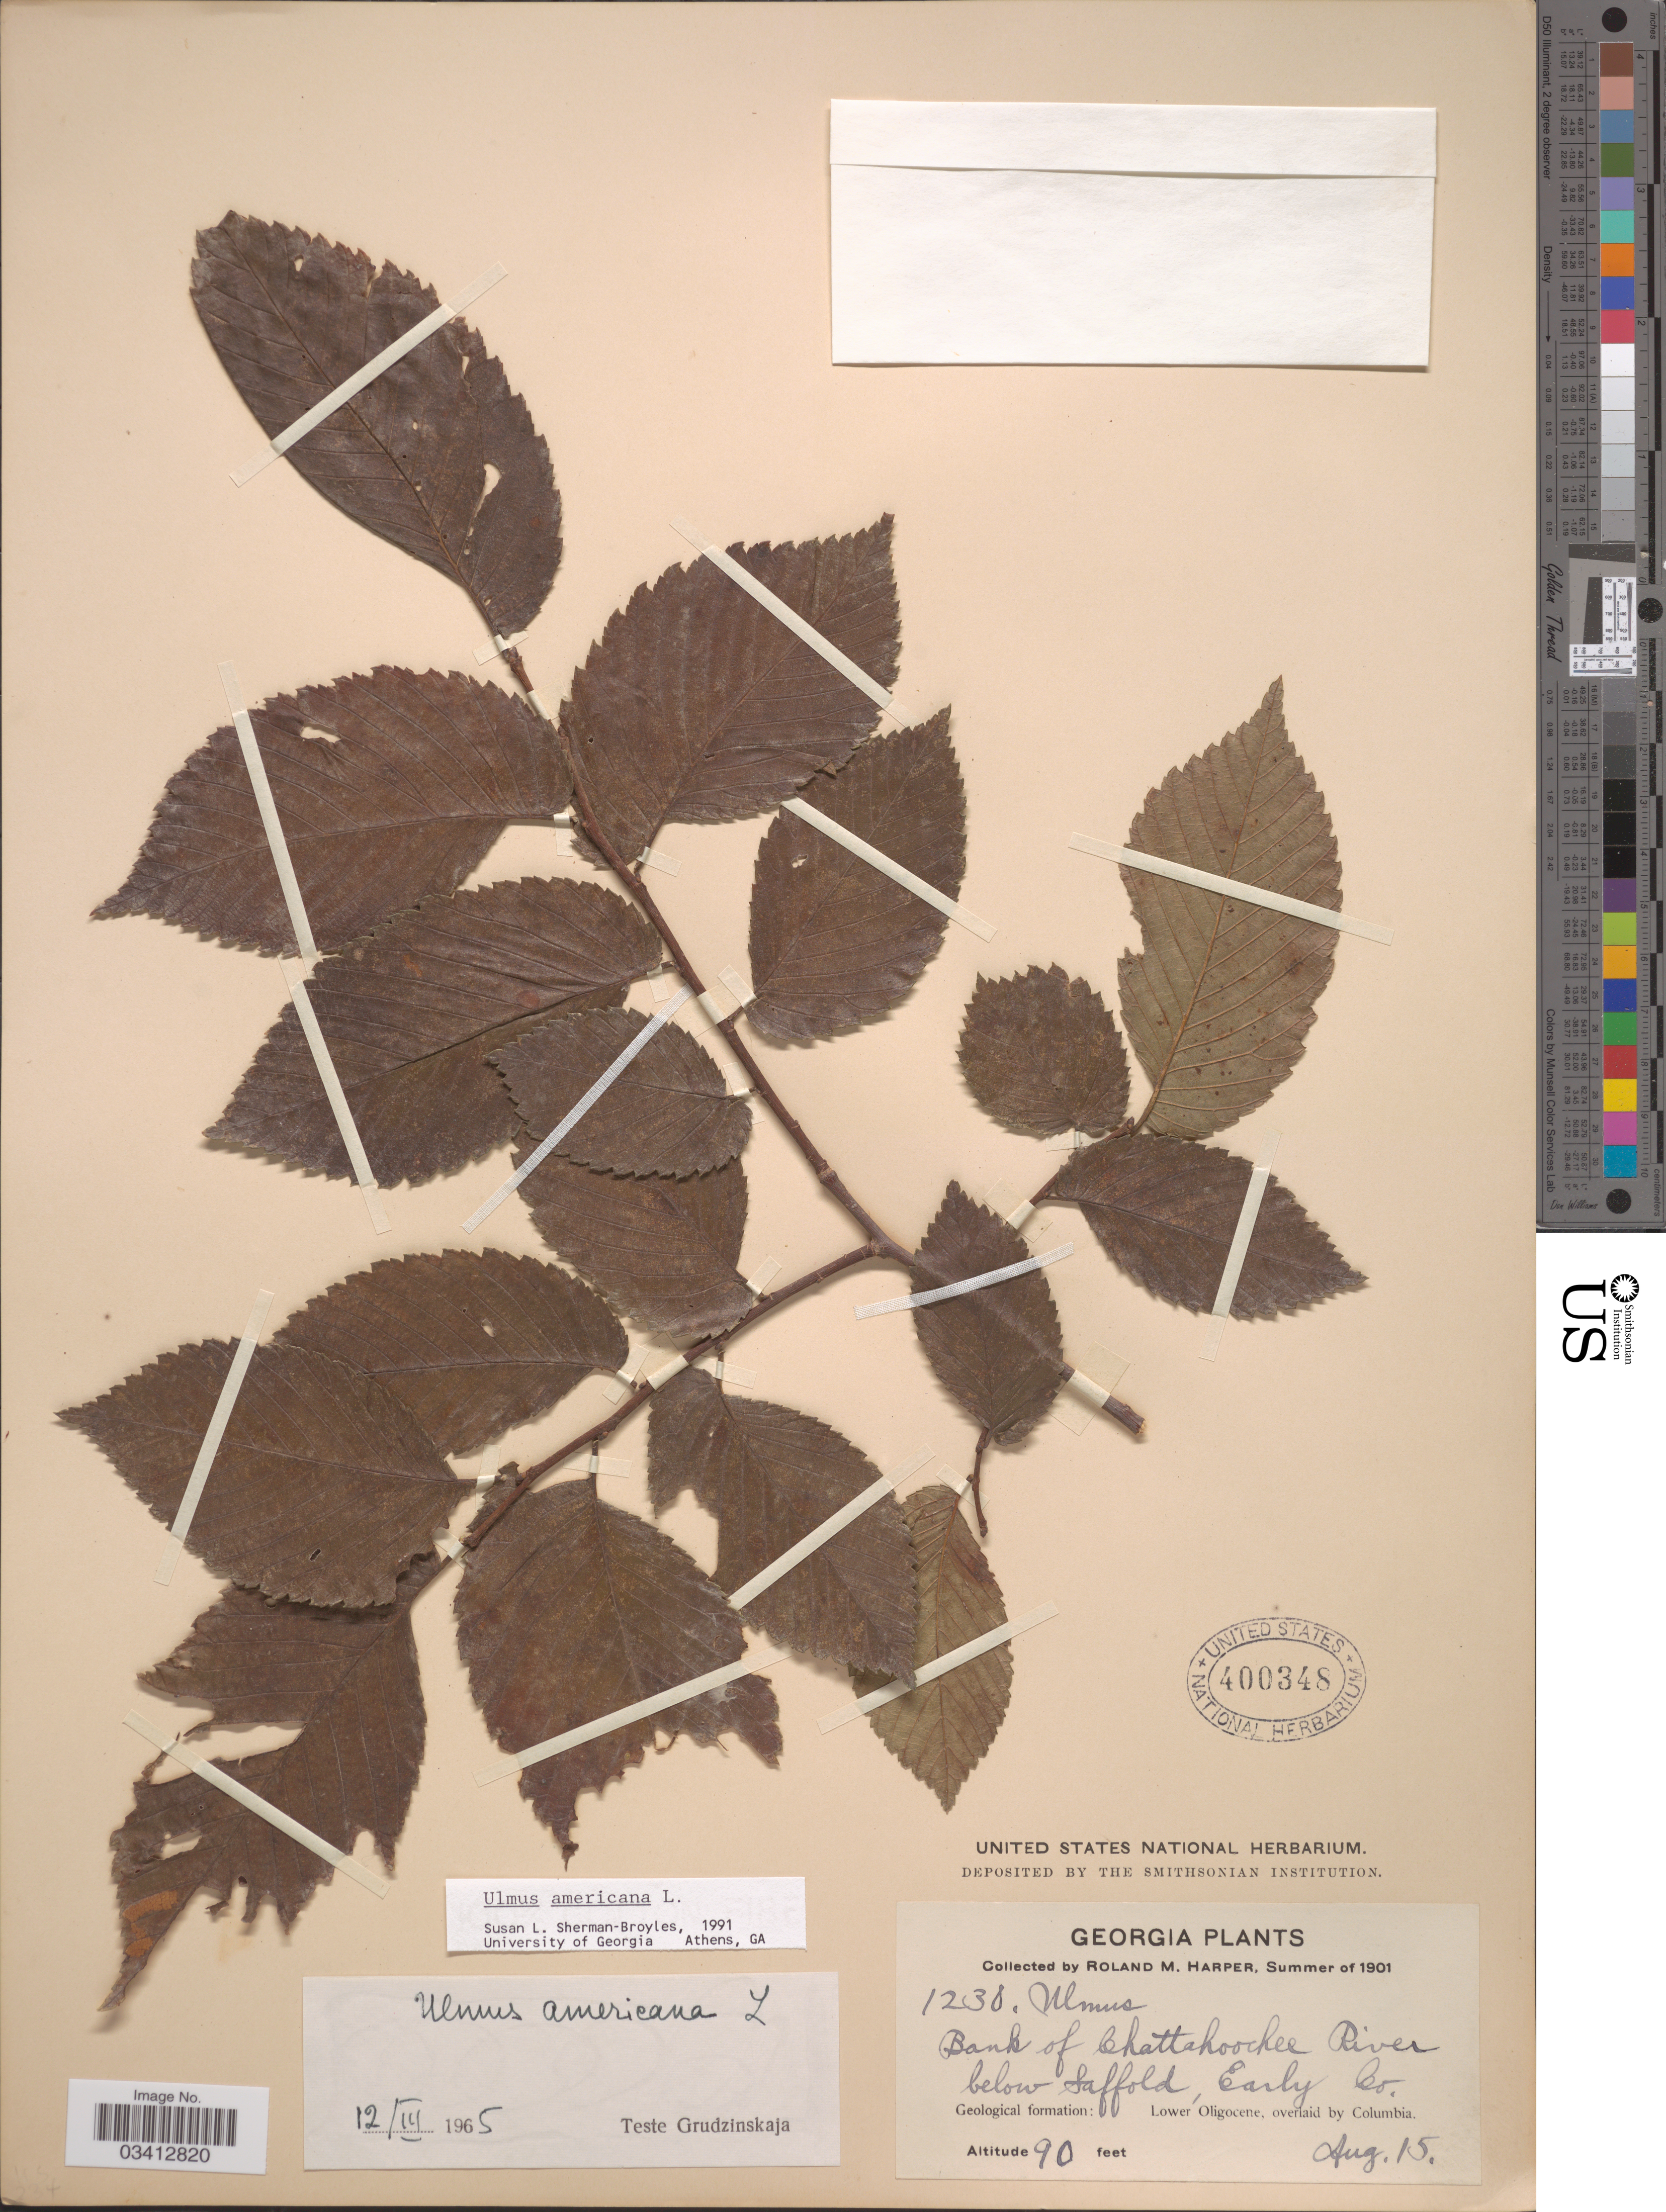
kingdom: Plantae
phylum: Tracheophyta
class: Magnoliopsida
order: Rosales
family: Ulmaceae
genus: Ulmus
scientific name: Ulmus americana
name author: L.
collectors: R. M. Harper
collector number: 1238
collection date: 1901-04-15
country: United States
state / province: Georgia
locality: Bank of Chattahoochee River below Saffold, Early Co.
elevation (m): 27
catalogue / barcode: US 400348